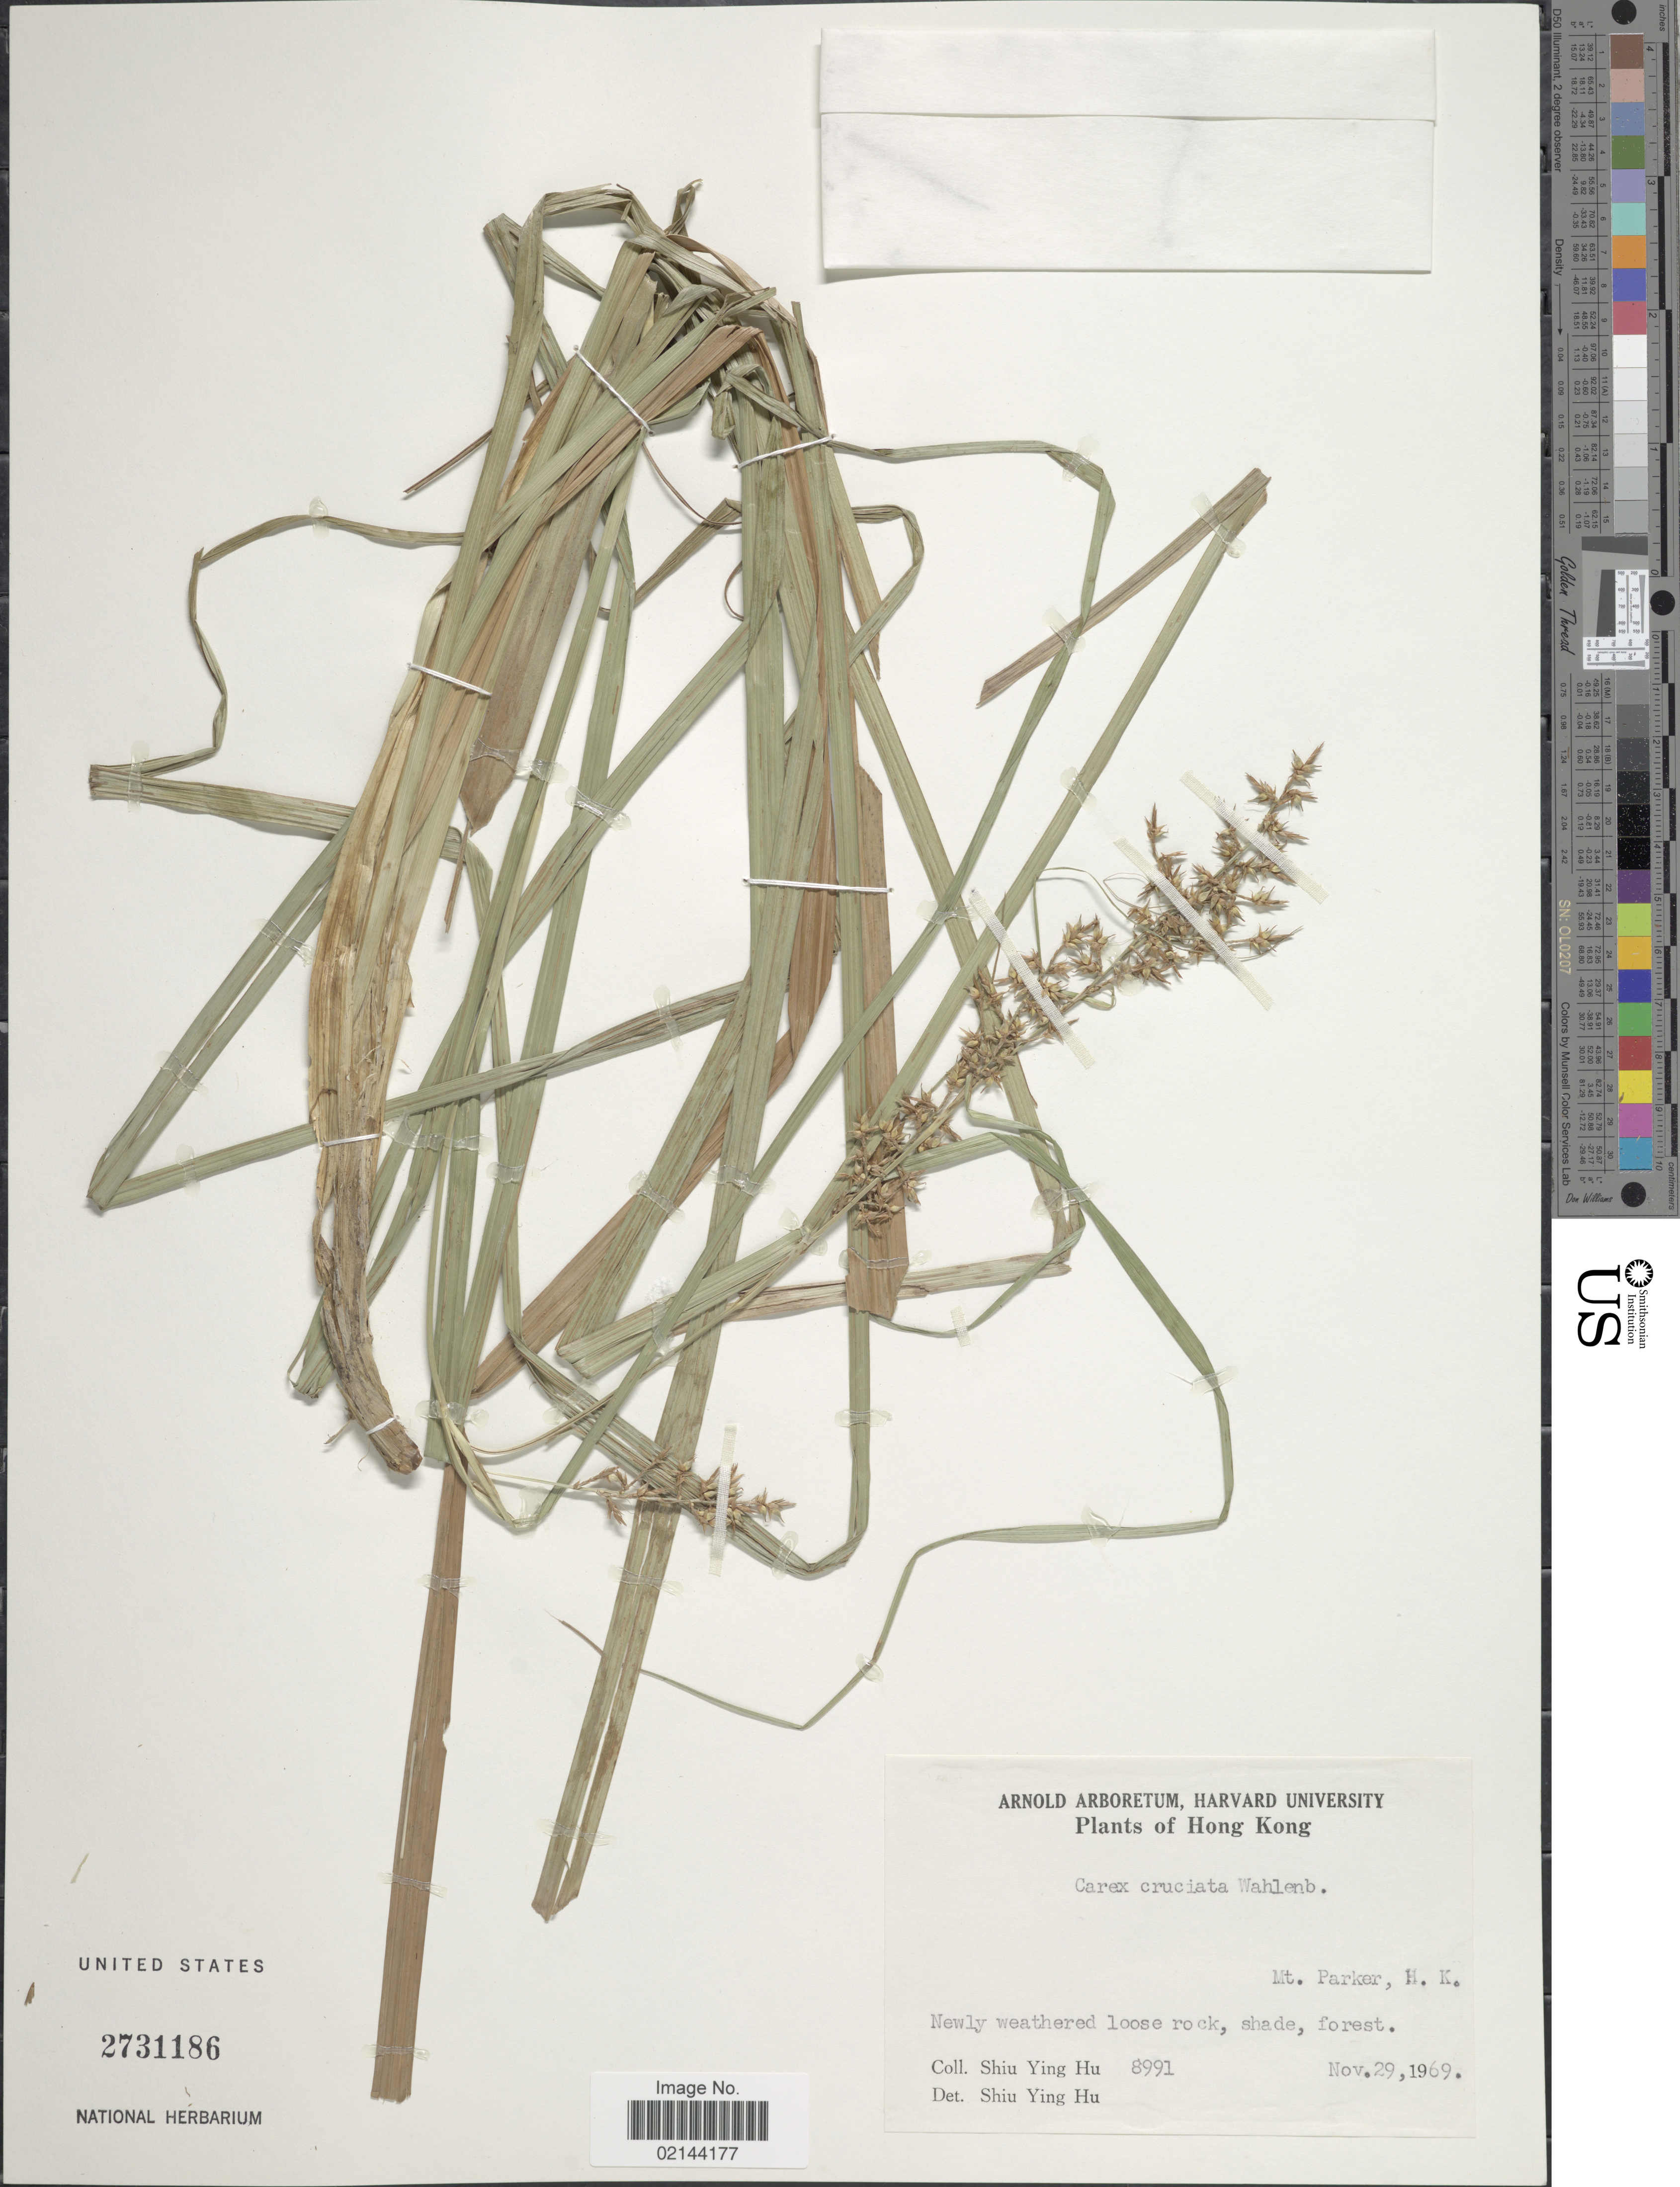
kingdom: Plantae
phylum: Tracheophyta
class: Liliopsida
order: Poales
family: Cyperaceae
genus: Carex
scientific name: Carex cruciata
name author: Wahlenb.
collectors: S. Y. Hu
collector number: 8991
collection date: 1969-11-29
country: China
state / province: Hong Kong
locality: Mt. Parker, H. K.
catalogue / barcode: US 2731186